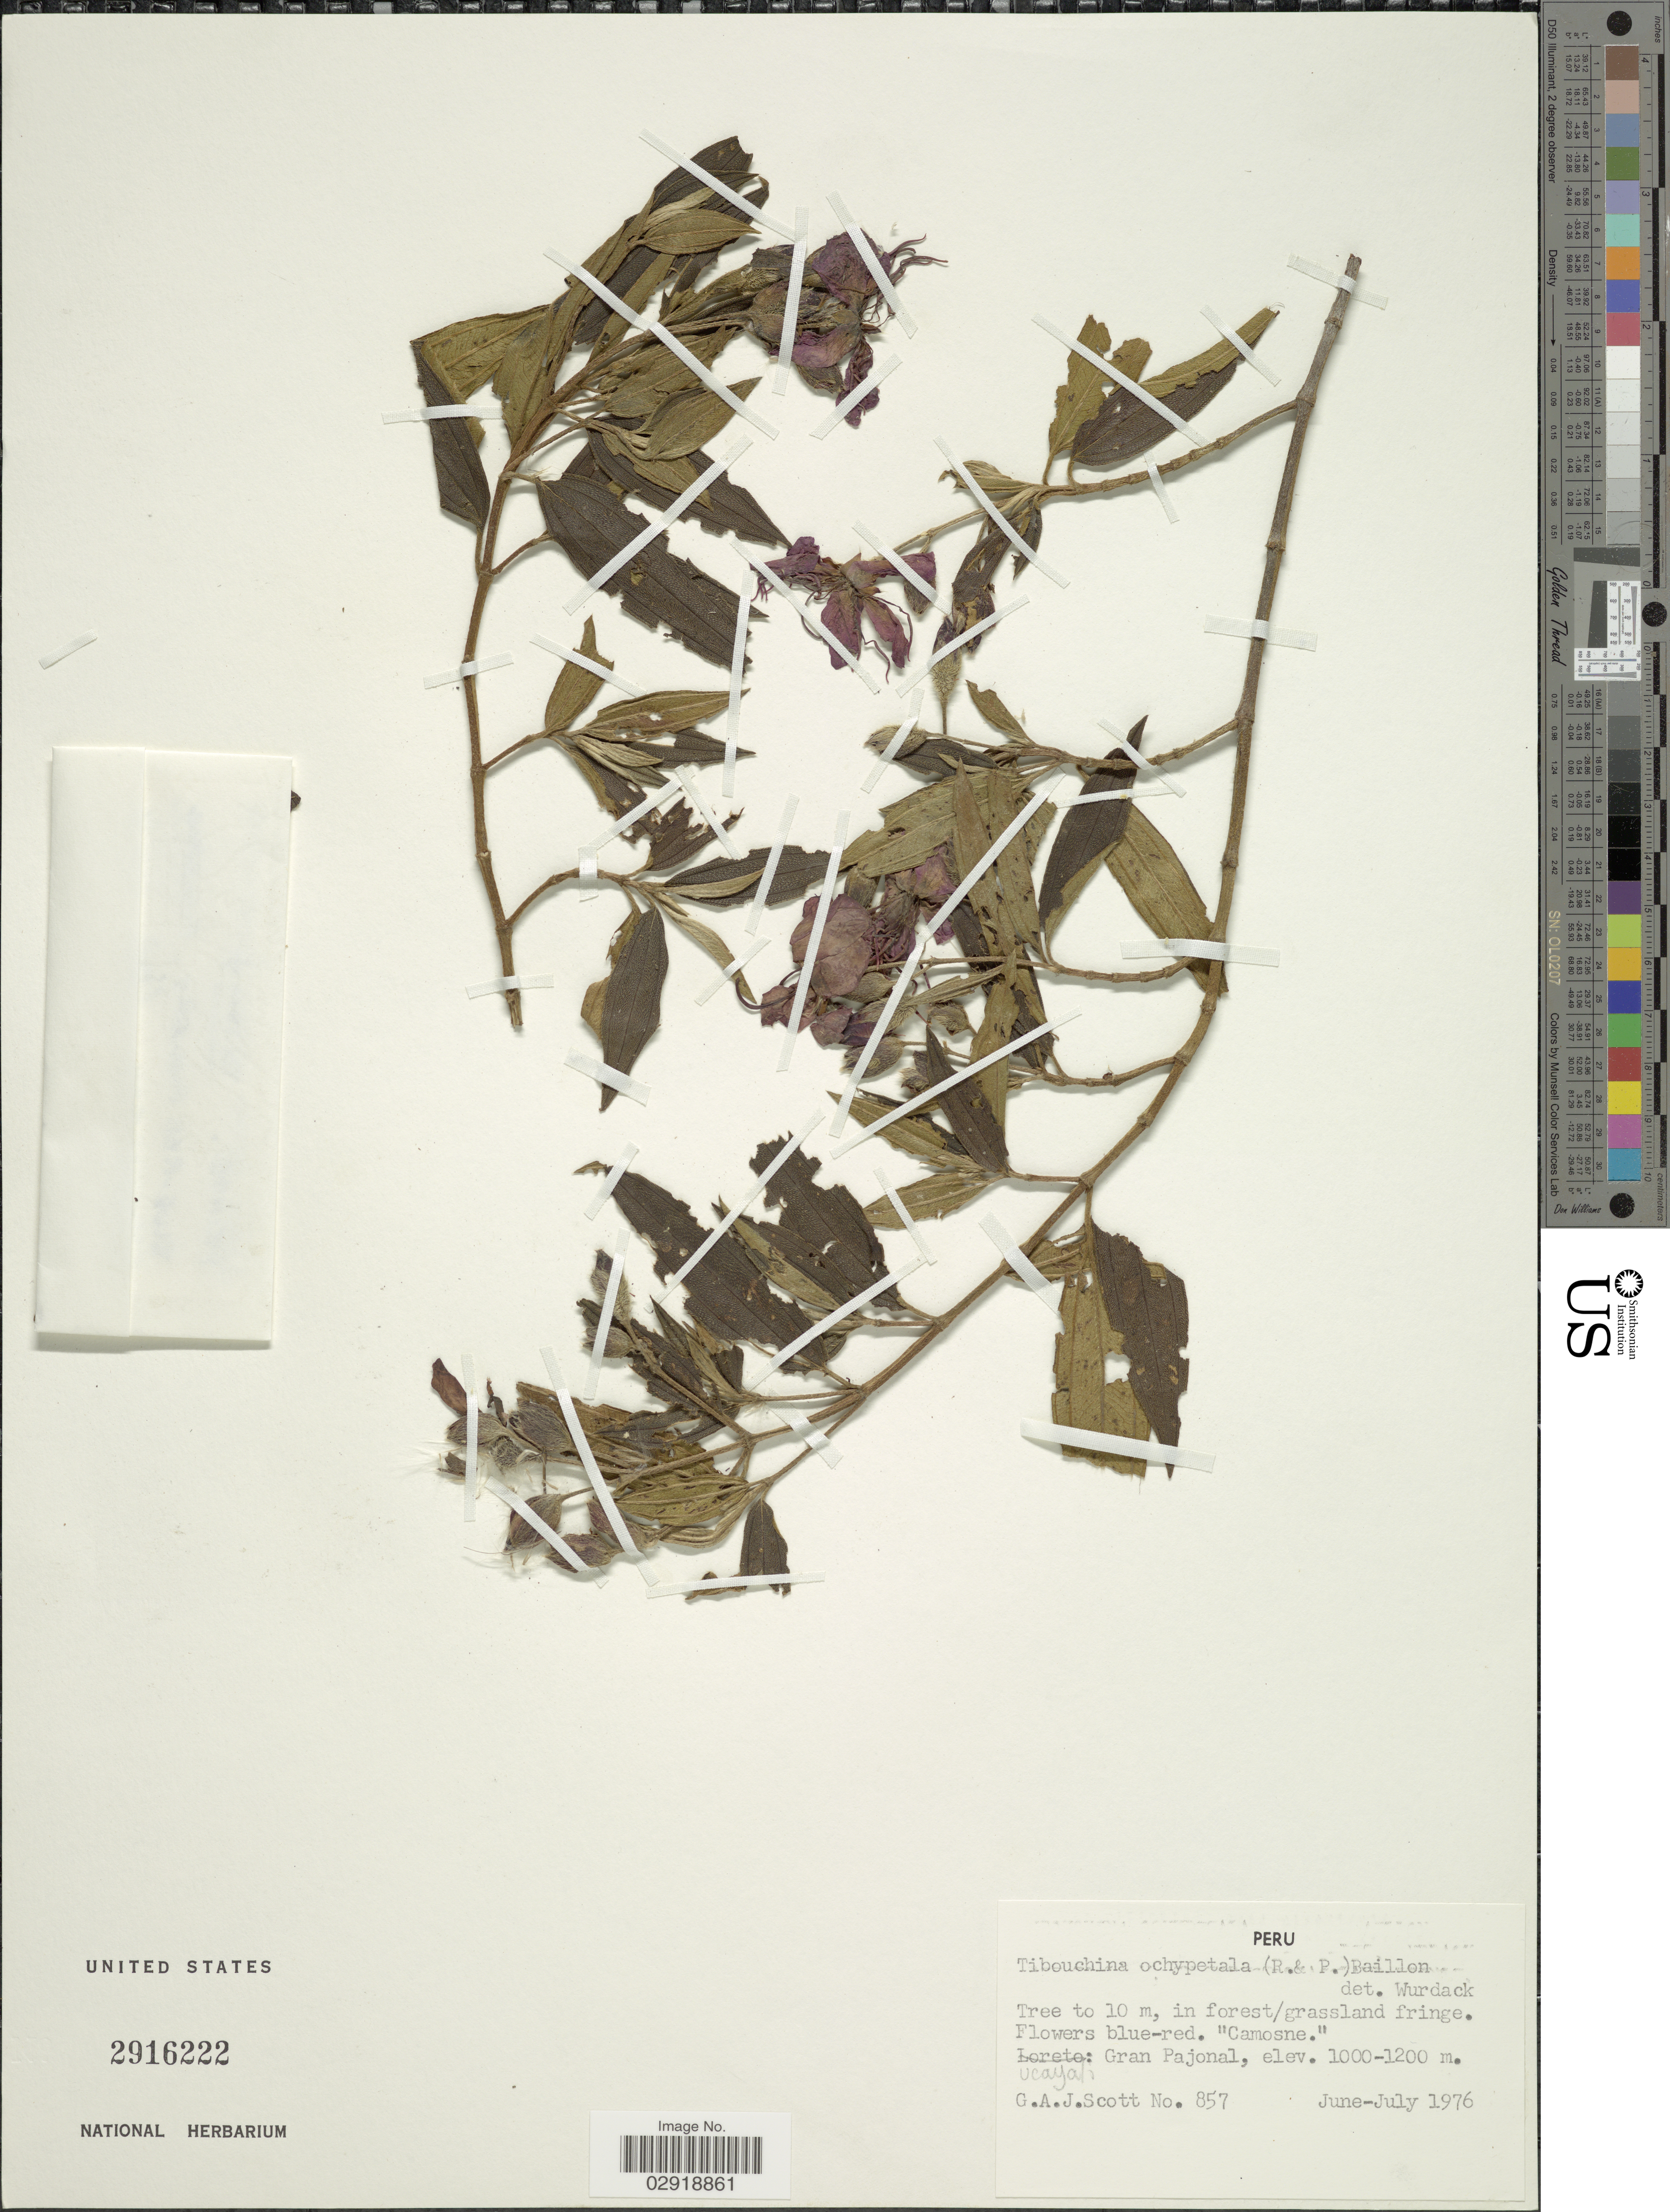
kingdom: Plantae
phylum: Tracheophyta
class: Magnoliopsida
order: Myrtales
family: Melastomataceae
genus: Pleroma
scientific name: Pleroma ochypetalum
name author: (Ruiz & Pav.) D. Don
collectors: G. Scott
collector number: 857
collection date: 1976-06/1976-07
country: Peru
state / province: Ucayali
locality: Gran Pajonal.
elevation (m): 1000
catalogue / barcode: US 2916222